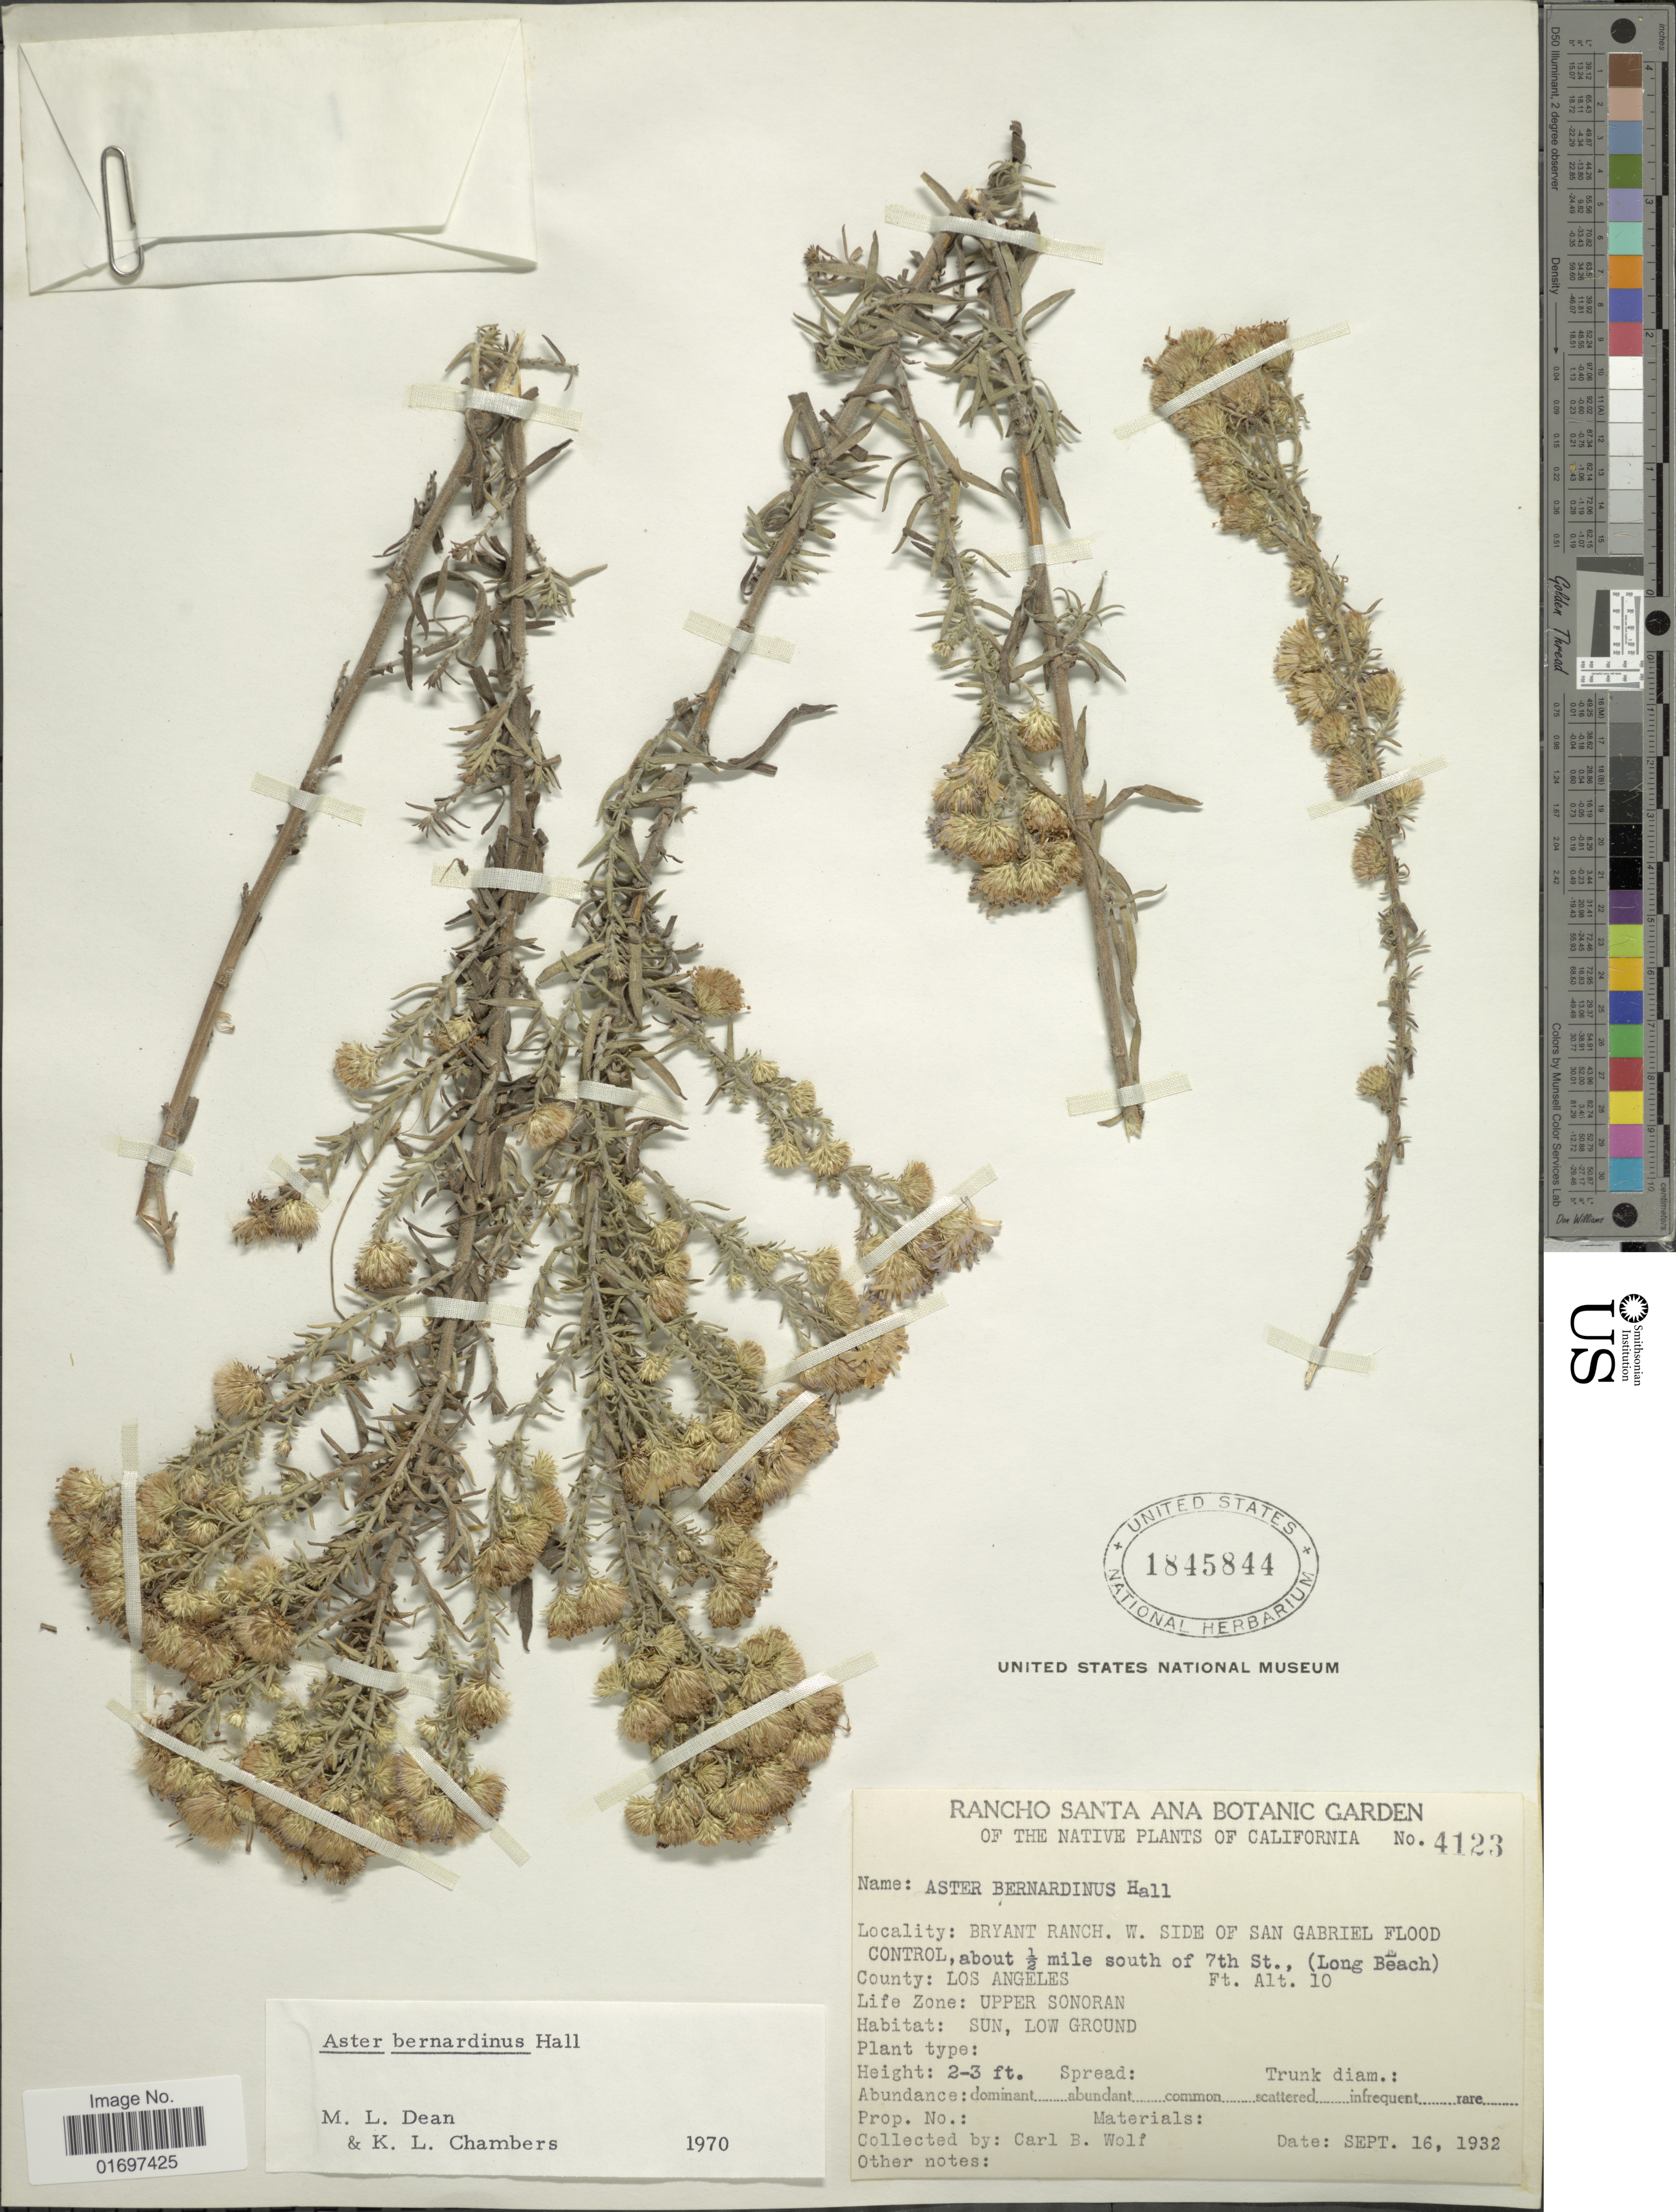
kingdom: Plantae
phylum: Tracheophyta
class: Magnoliopsida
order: Asterales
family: Asteraceae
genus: Symphyotrichum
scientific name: Symphyotrichum defoliatum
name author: (Parish) G.L. Nesom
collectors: C. B. Wolf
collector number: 4123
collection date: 1932-09-16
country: United States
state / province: California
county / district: Los Angeles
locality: California. Bryant Ranch. W. side of San Gabriel Flood Control, about ½ mile south of 7th St., (Long Beach). County: Los Angeles. Upper Sonoran.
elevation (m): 3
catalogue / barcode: US 1845844